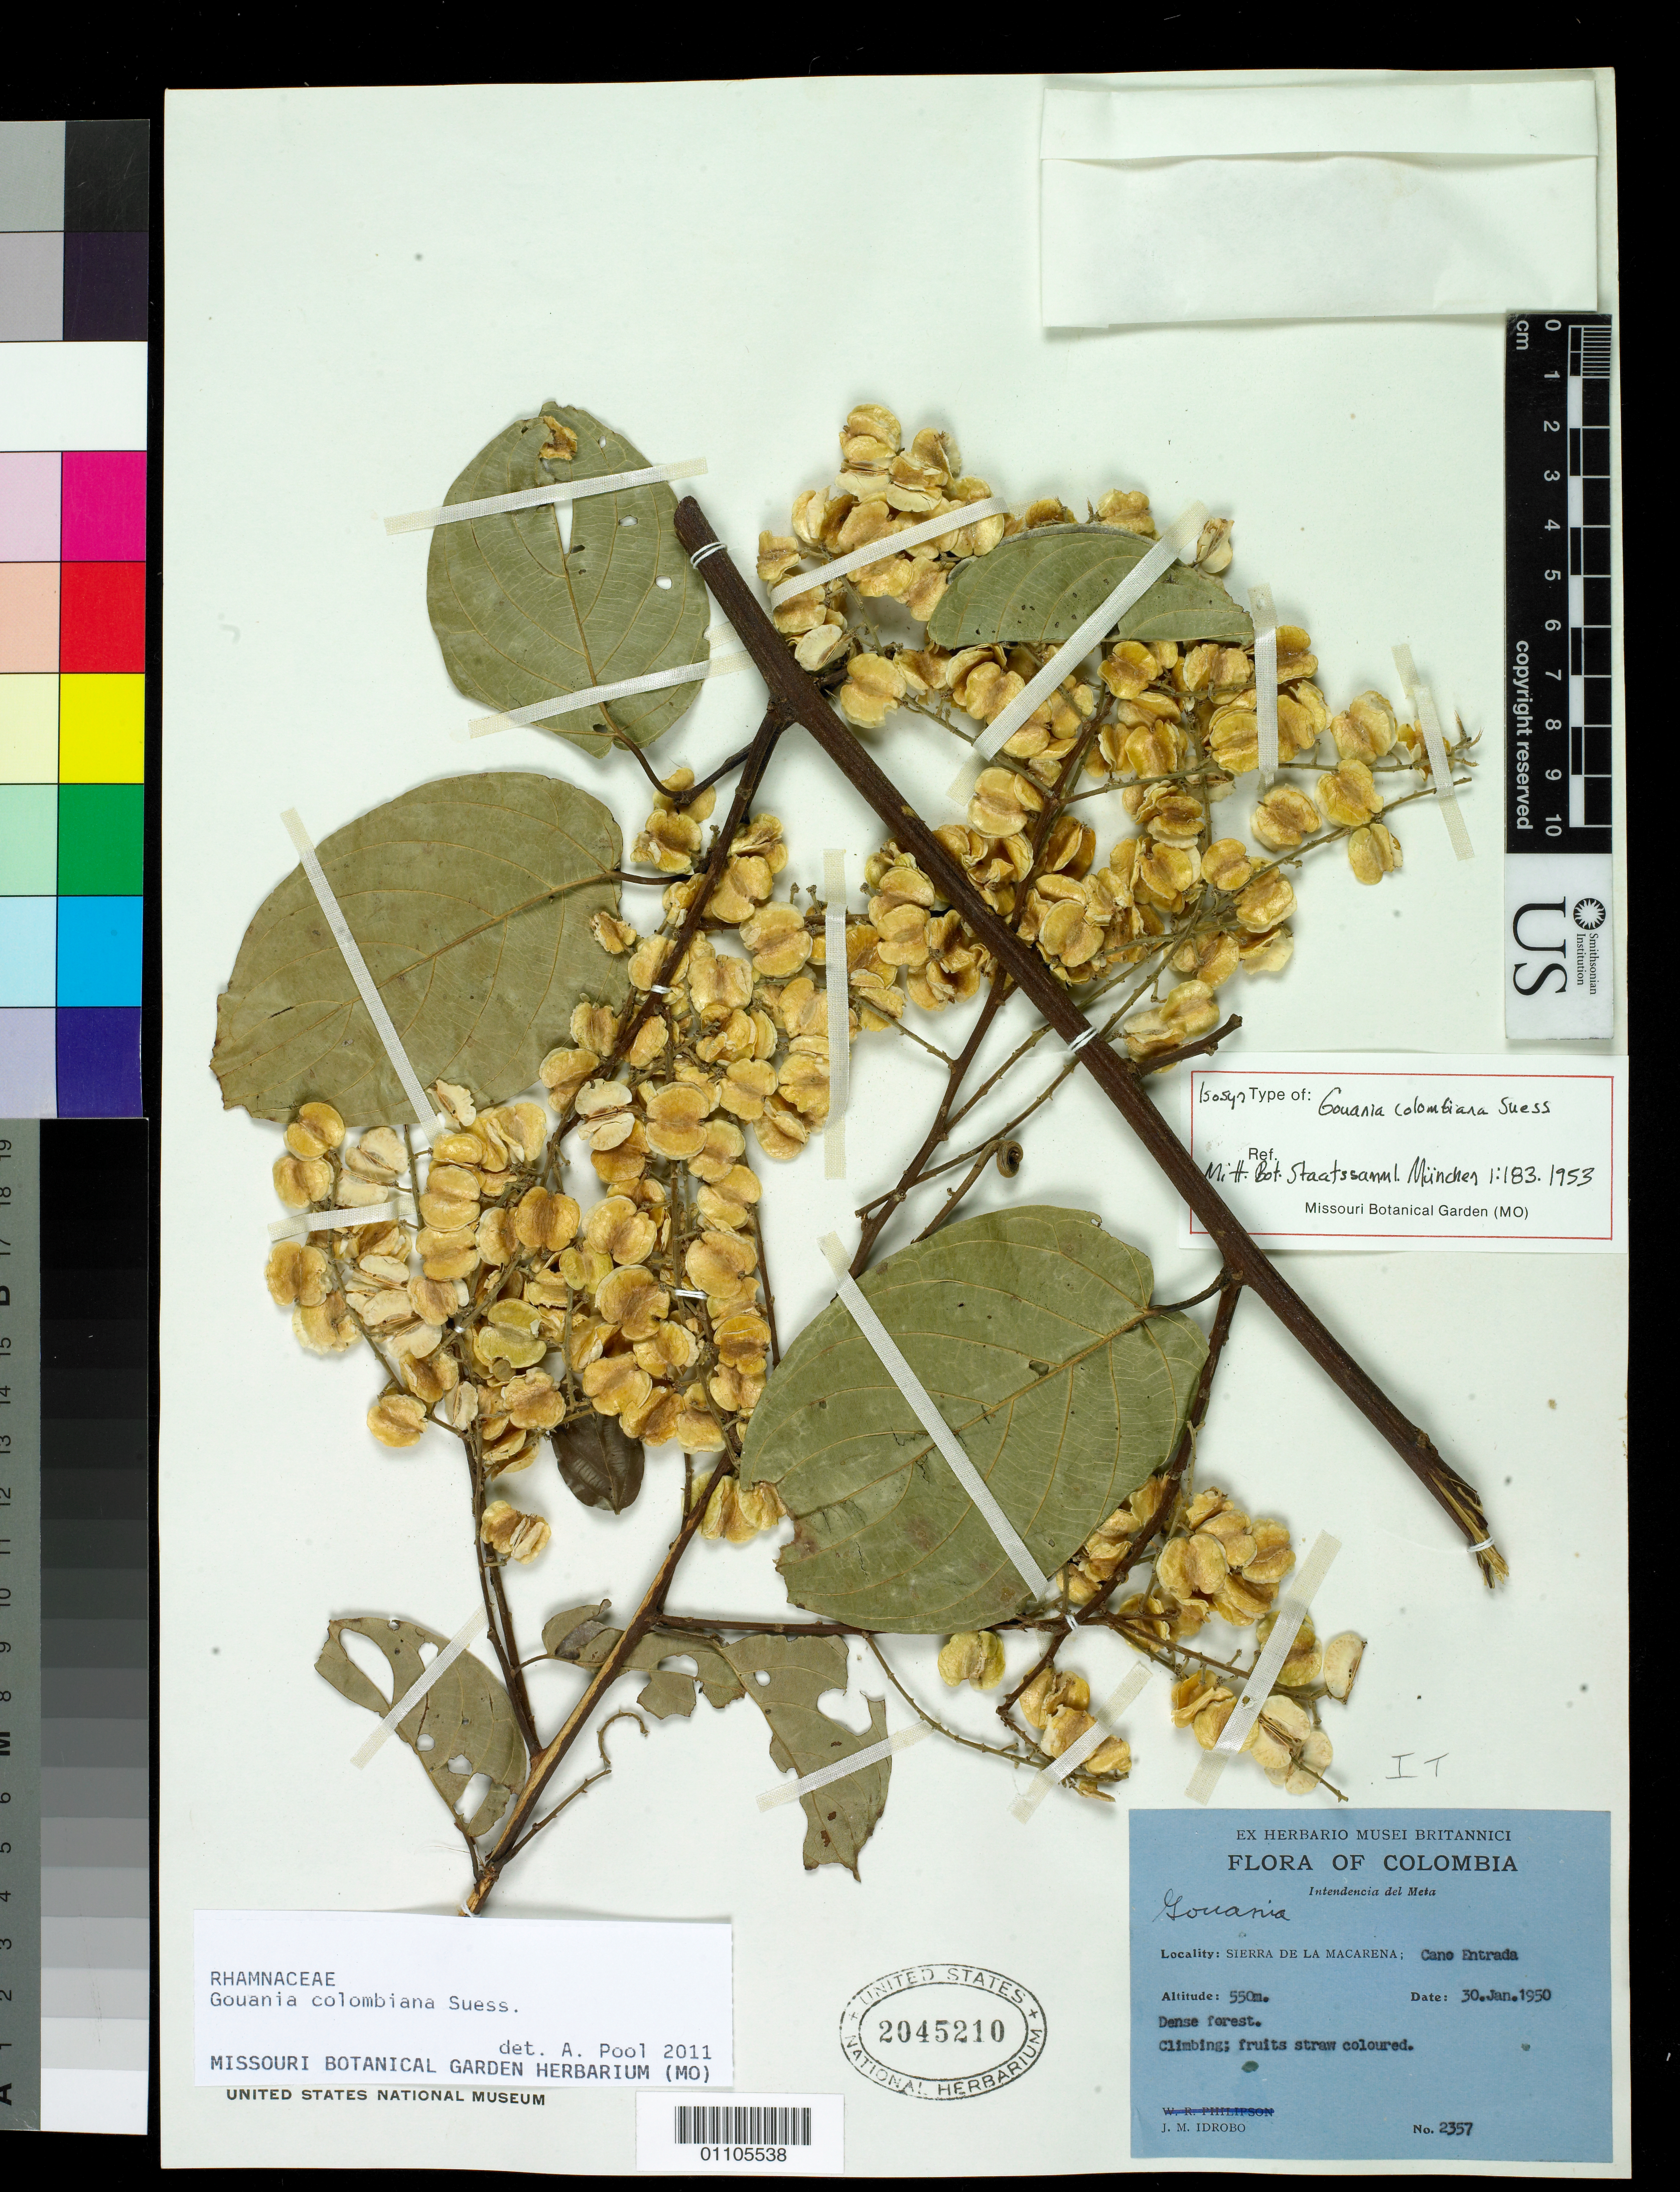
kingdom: Plantae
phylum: Tracheophyta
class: Magnoliopsida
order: Rosales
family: Rhamnaceae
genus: Gouania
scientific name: Gouania colombiana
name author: Suess.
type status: Isosyntype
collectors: J. M. Idrobo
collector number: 2357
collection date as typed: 30 Jan 1950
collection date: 1950-01-30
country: Colombia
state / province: Meta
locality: Sierra de La Macarena, Caño Entrada.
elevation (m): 550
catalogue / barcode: US 2045210